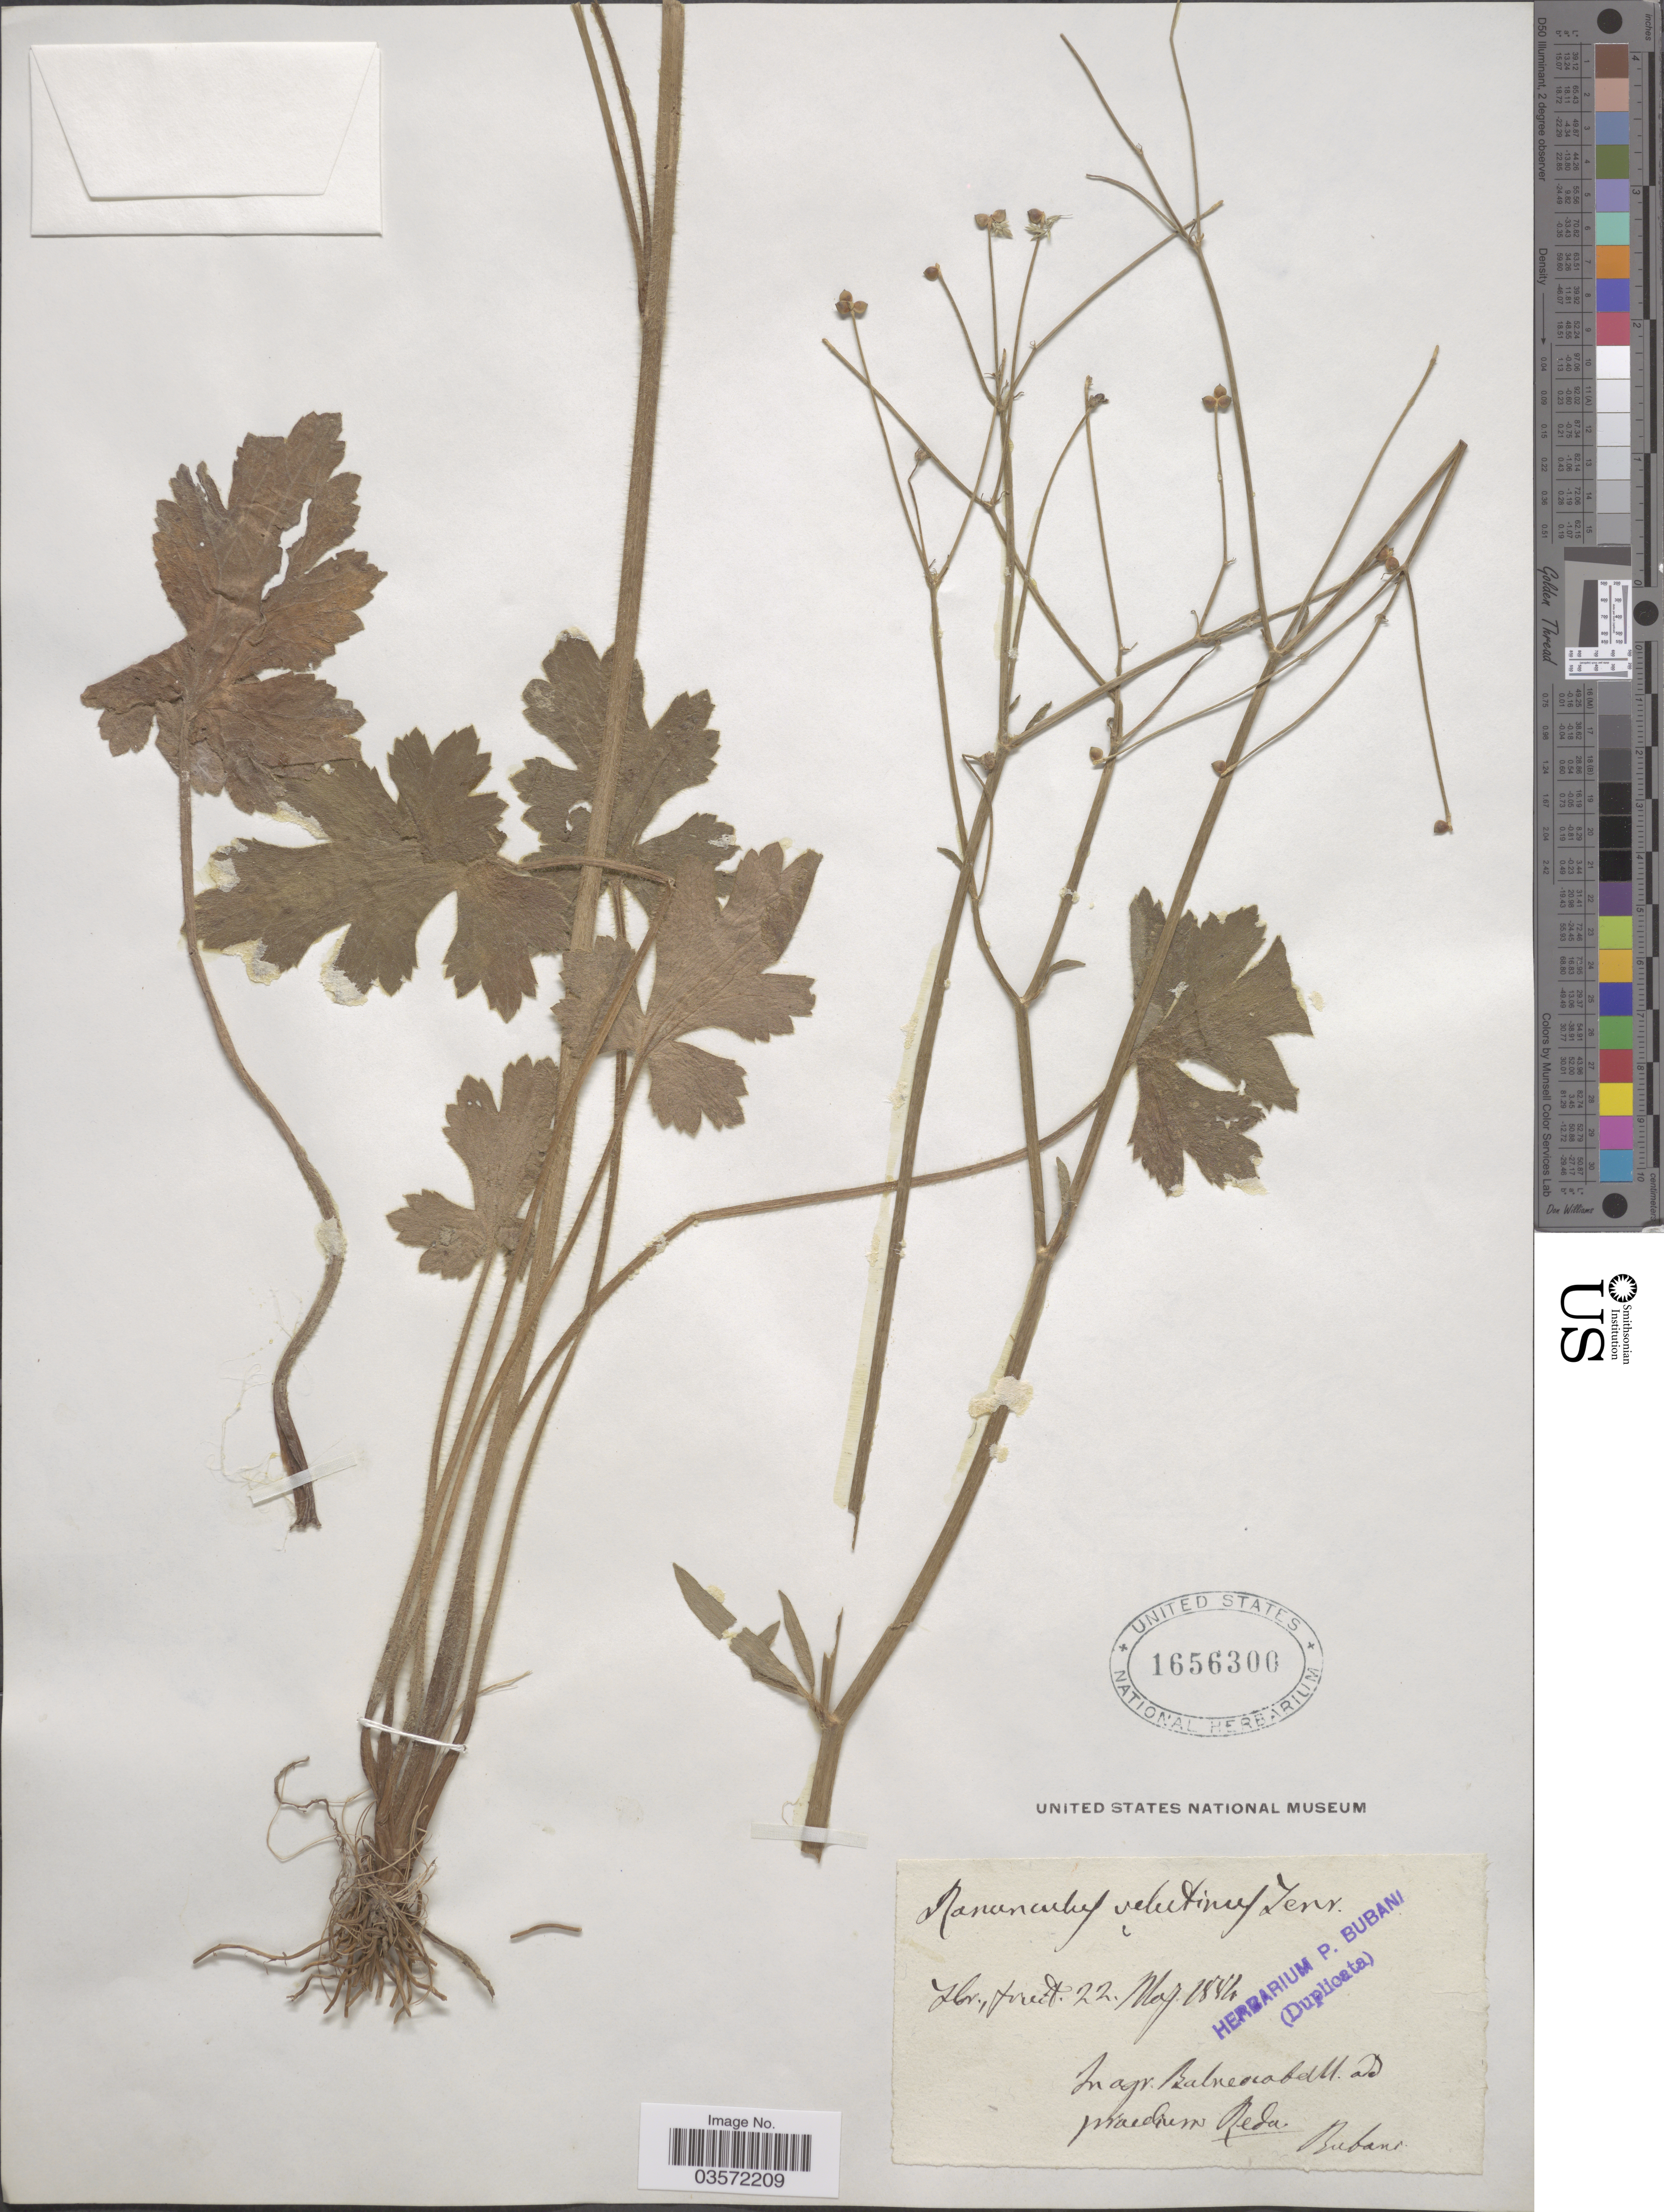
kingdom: Plantae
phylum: Tracheophyta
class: Magnoliopsida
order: Ranunculales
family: Ranunculaceae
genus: Ranunculus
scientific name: Ranunculus velutinus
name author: Ten.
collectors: P. Bubani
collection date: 1884-05-22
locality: In agr. Balneaball. ad praedium Reda. [interpreted]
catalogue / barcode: US 1656300